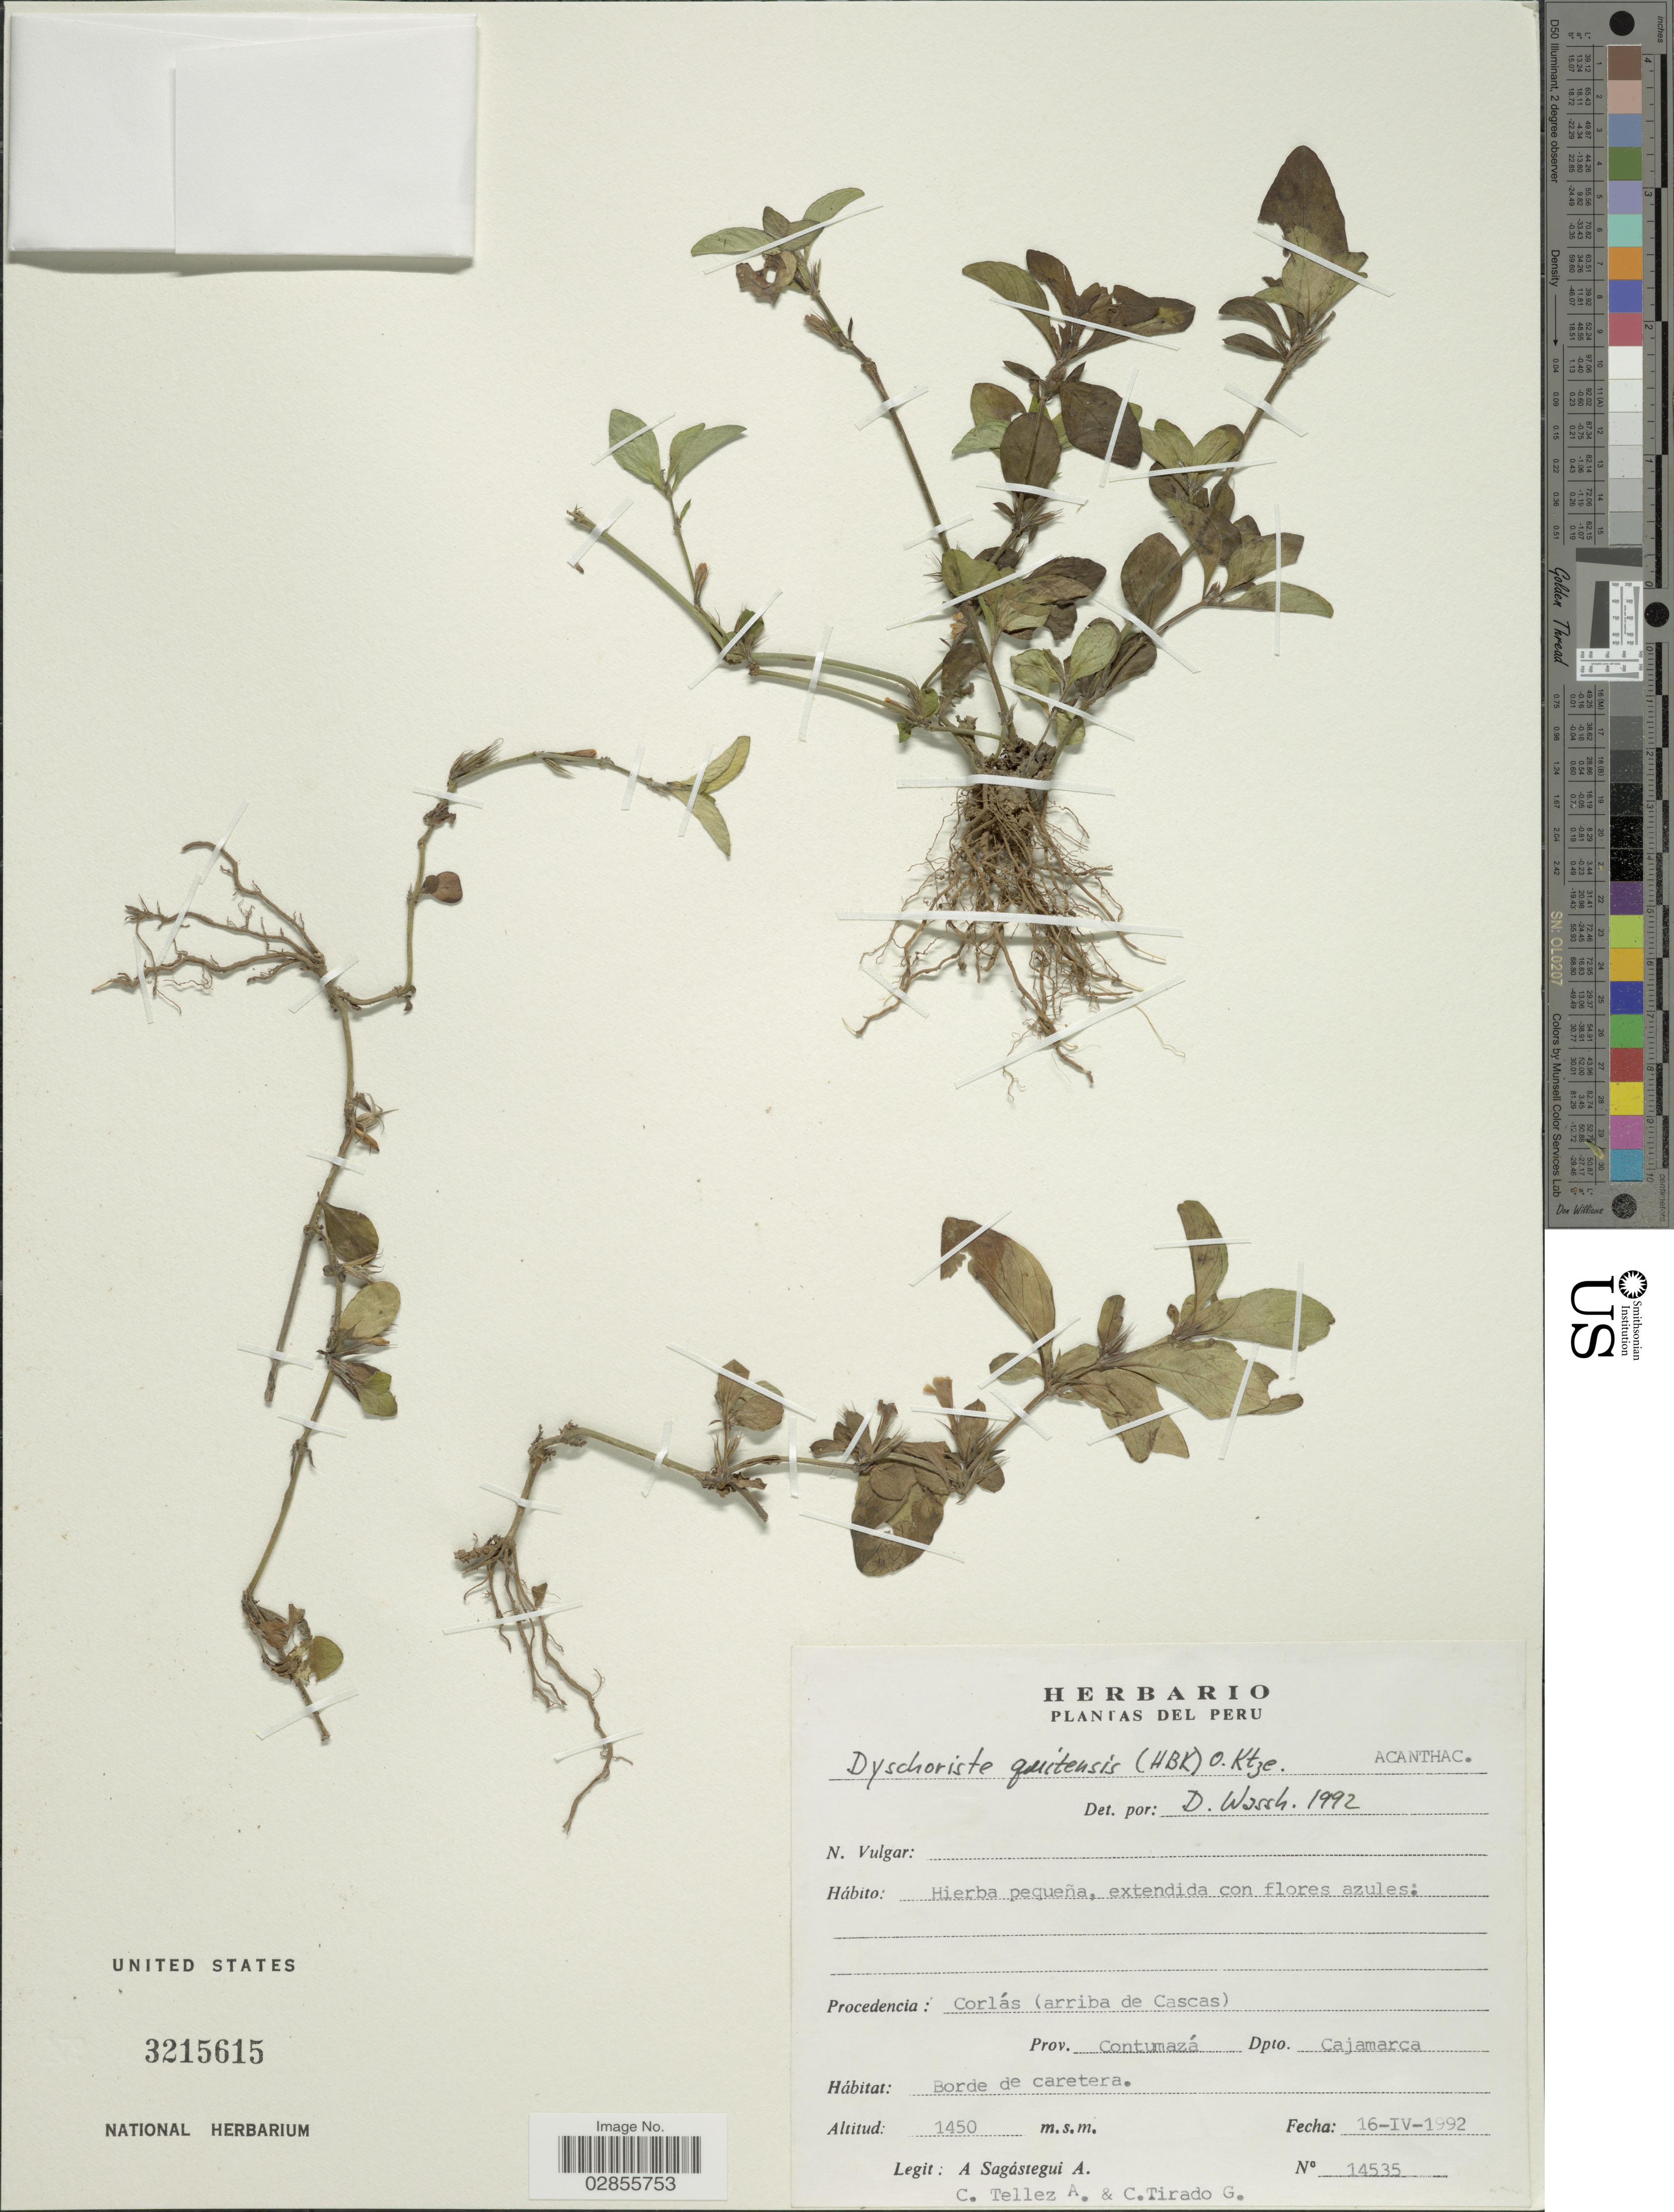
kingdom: Plantae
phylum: Tracheophyta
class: Magnoliopsida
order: Lamiales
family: Acanthaceae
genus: Dyschoriste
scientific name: Dyschoriste quitensis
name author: (Kunth) Kuntze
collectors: A. Sagástegui A., C. Tellez-A. & C. Tirado G.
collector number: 14535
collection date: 1992-04-16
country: Peru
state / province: Cajamarca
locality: Procedencia: Corlás (arriba de Cascas). Prov. Contumazá. Dpto. Cajamarca.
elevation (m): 1450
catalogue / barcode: US 3215615